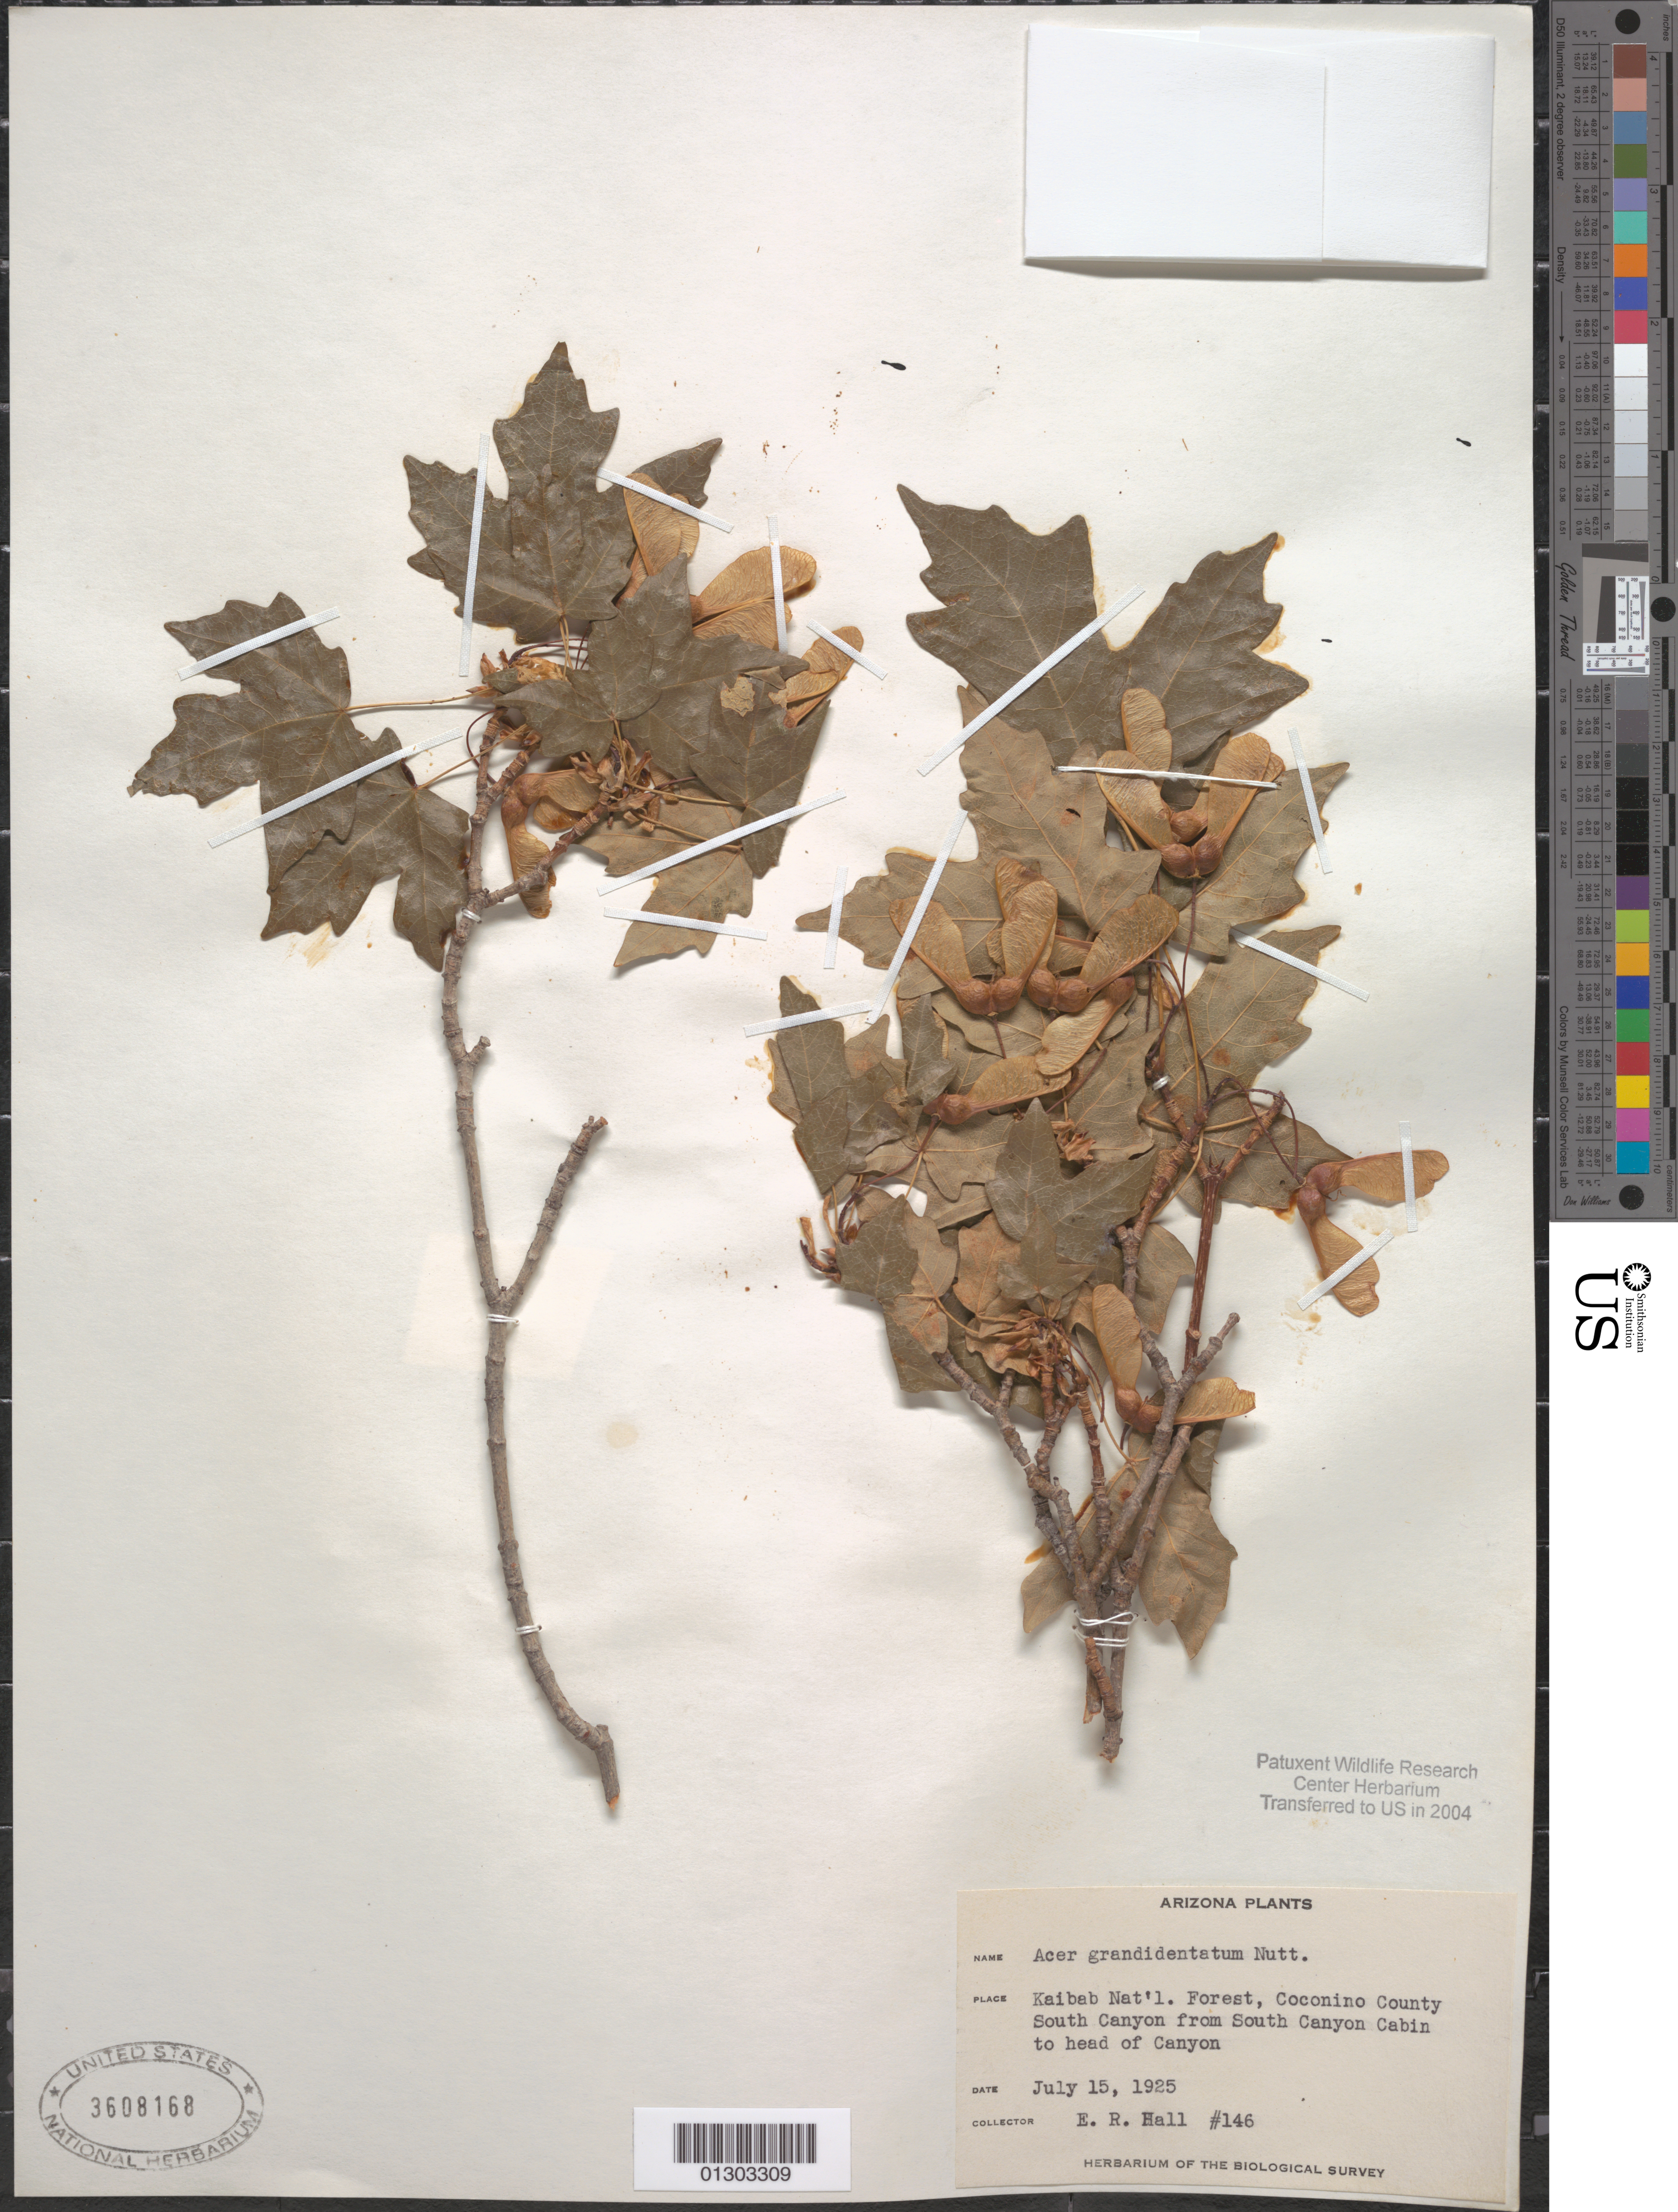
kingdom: Plantae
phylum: Tracheophyta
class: Magnoliopsida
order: Sapindales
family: Sapindaceae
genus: Acer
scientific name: Acer grandidentatum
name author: Nutt.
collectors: E. Hall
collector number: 146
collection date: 1925-07-15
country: United States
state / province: Arizona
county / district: Coconino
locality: Coconino County, Kaibab Nat'l Forest, South Canyon, from South Canyon Cabin to head of Canyon.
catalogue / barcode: US 3608168